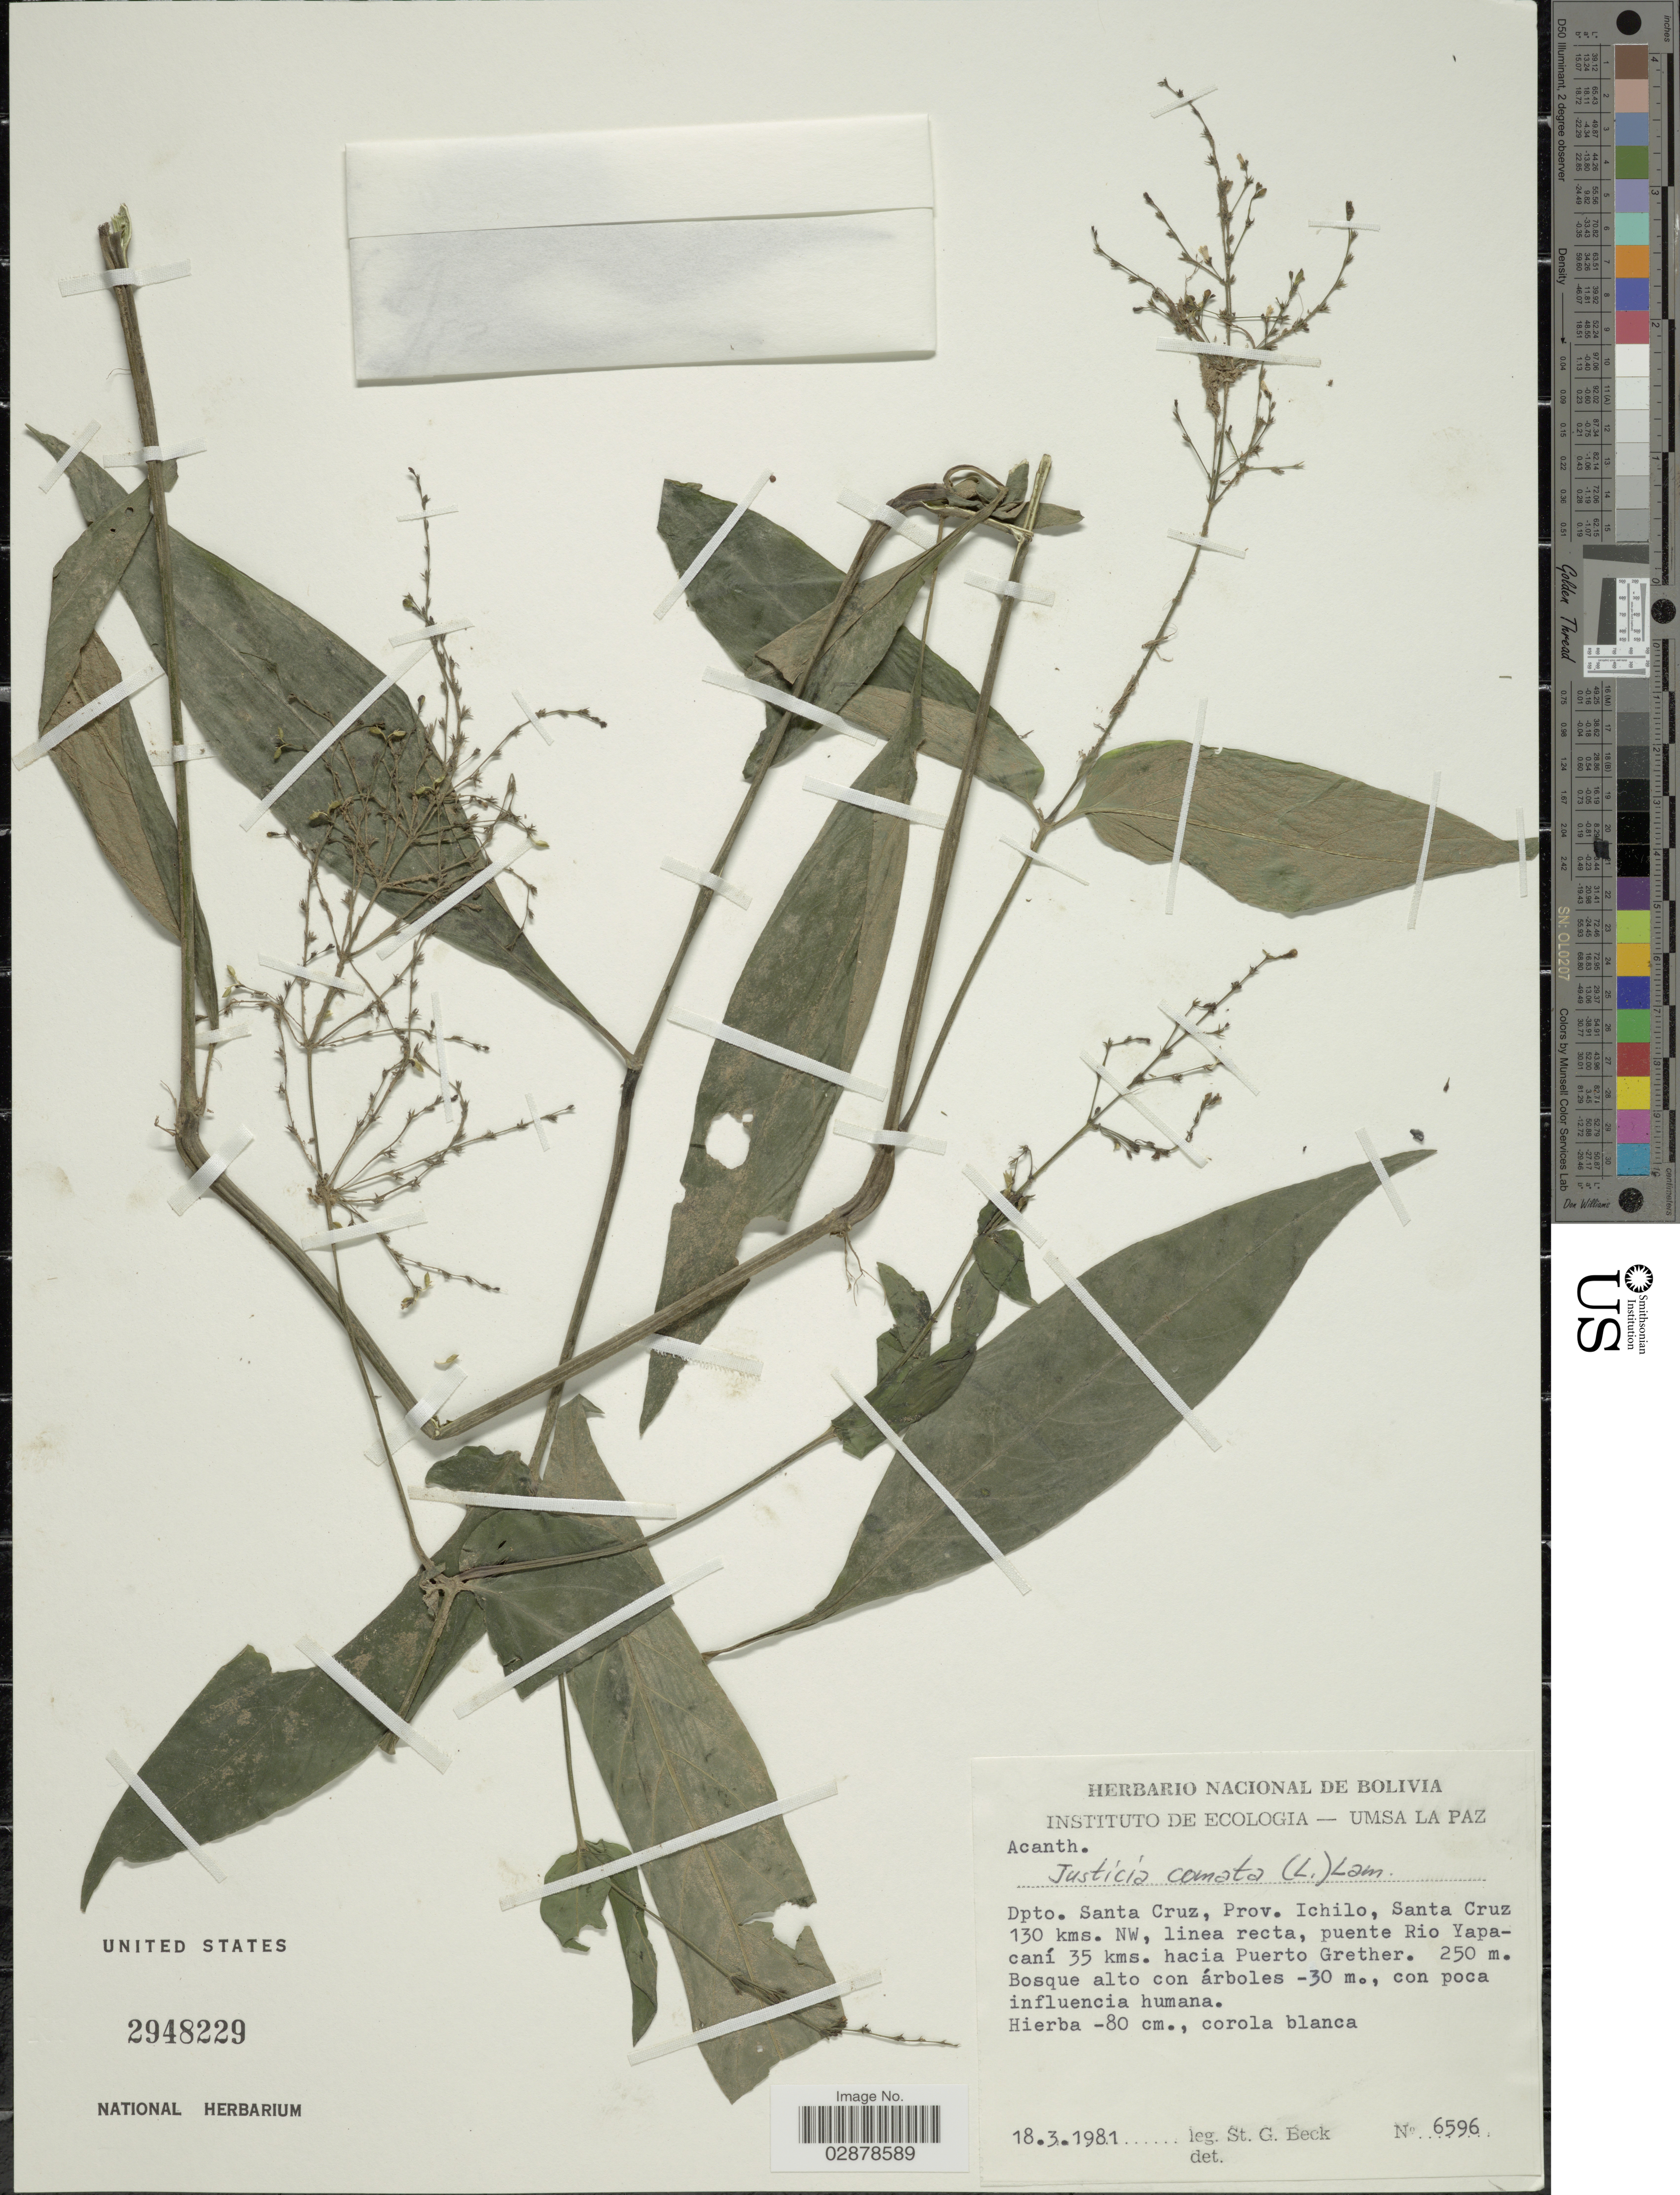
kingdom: Plantae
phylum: Tracheophyta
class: Magnoliopsida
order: Lamiales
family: Acanthaceae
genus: Justicia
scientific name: Justicia comata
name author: (L.) Lam.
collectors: S. G. Beck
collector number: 6596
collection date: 1981-03-18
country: Bolivia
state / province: Santa Cruz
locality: Dpto. Santa Cruz, Prov. Ichilo, Santa Cruz 130 kms. NW, linea recta, puente Rio Yapacaní 35 kms. hacia Puerto Grether.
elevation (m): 250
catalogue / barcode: US 2948229